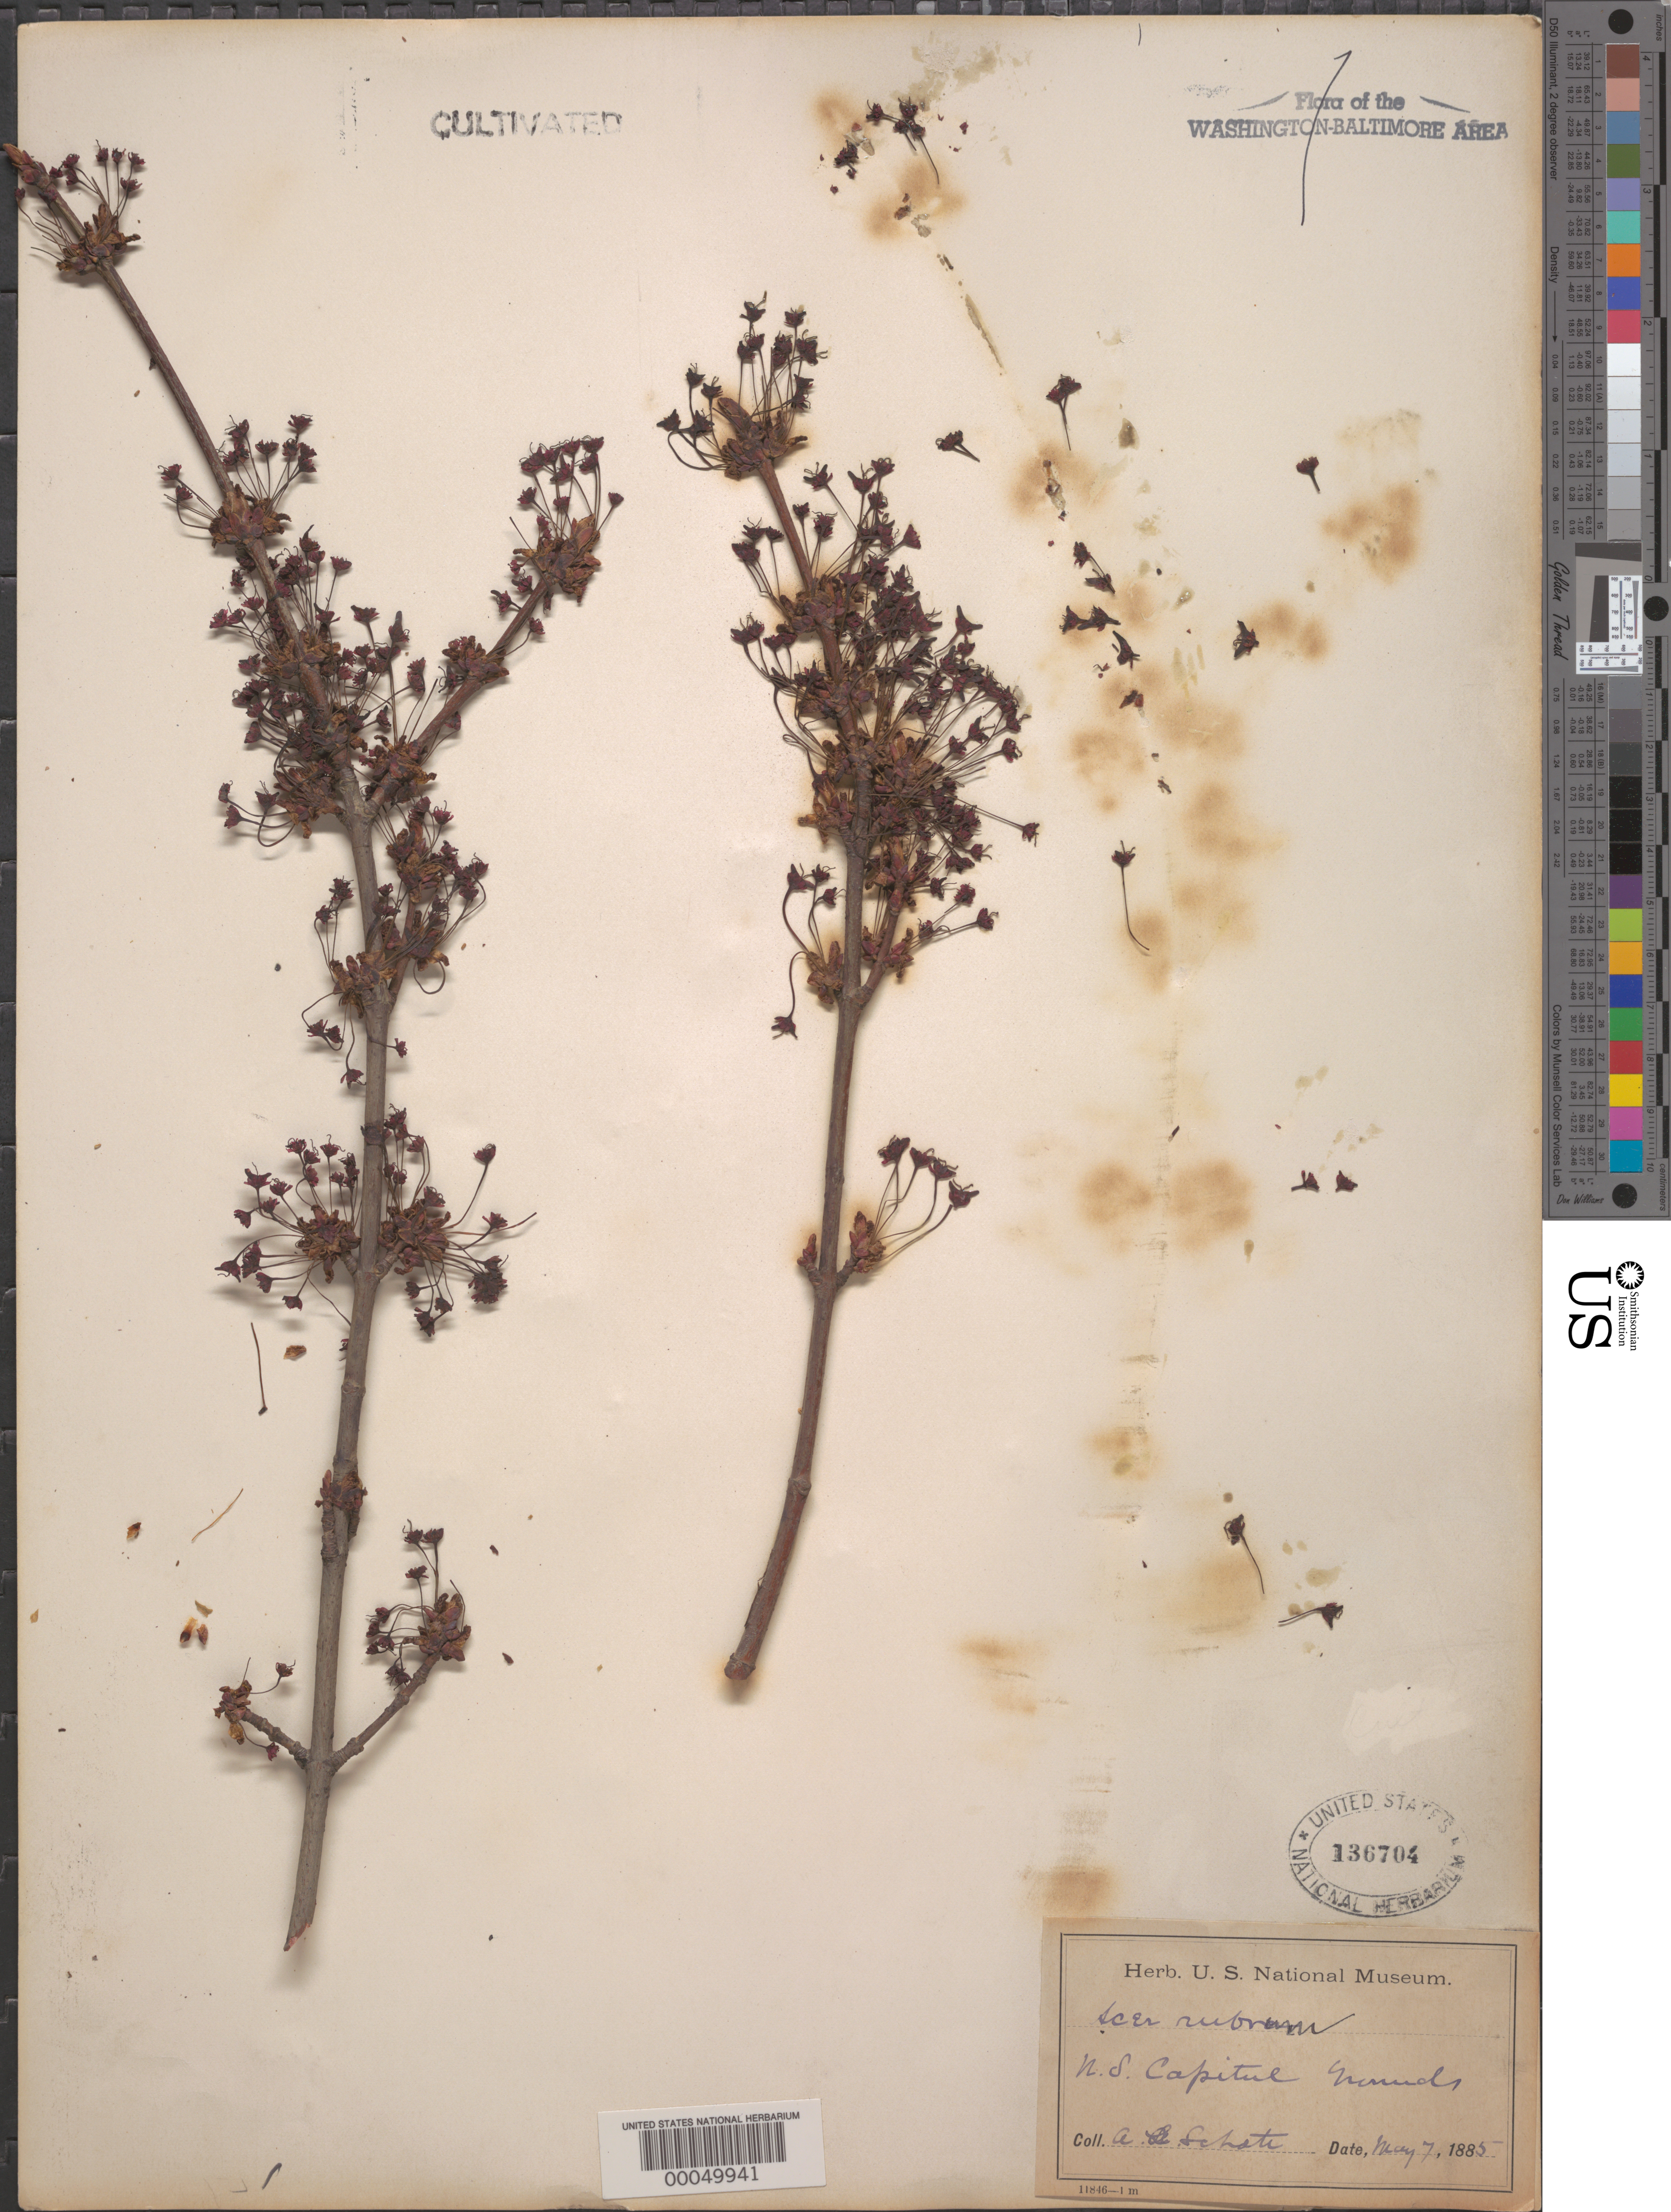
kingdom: Plantae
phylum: Tracheophyta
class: Magnoliopsida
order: Sapindales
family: Sapindaceae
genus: Acer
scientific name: Acer rubrum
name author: L.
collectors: A. Schote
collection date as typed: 07 May 1885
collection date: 1885-05-07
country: United States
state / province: District of Columbia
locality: Capitol grounds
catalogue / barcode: US 136704